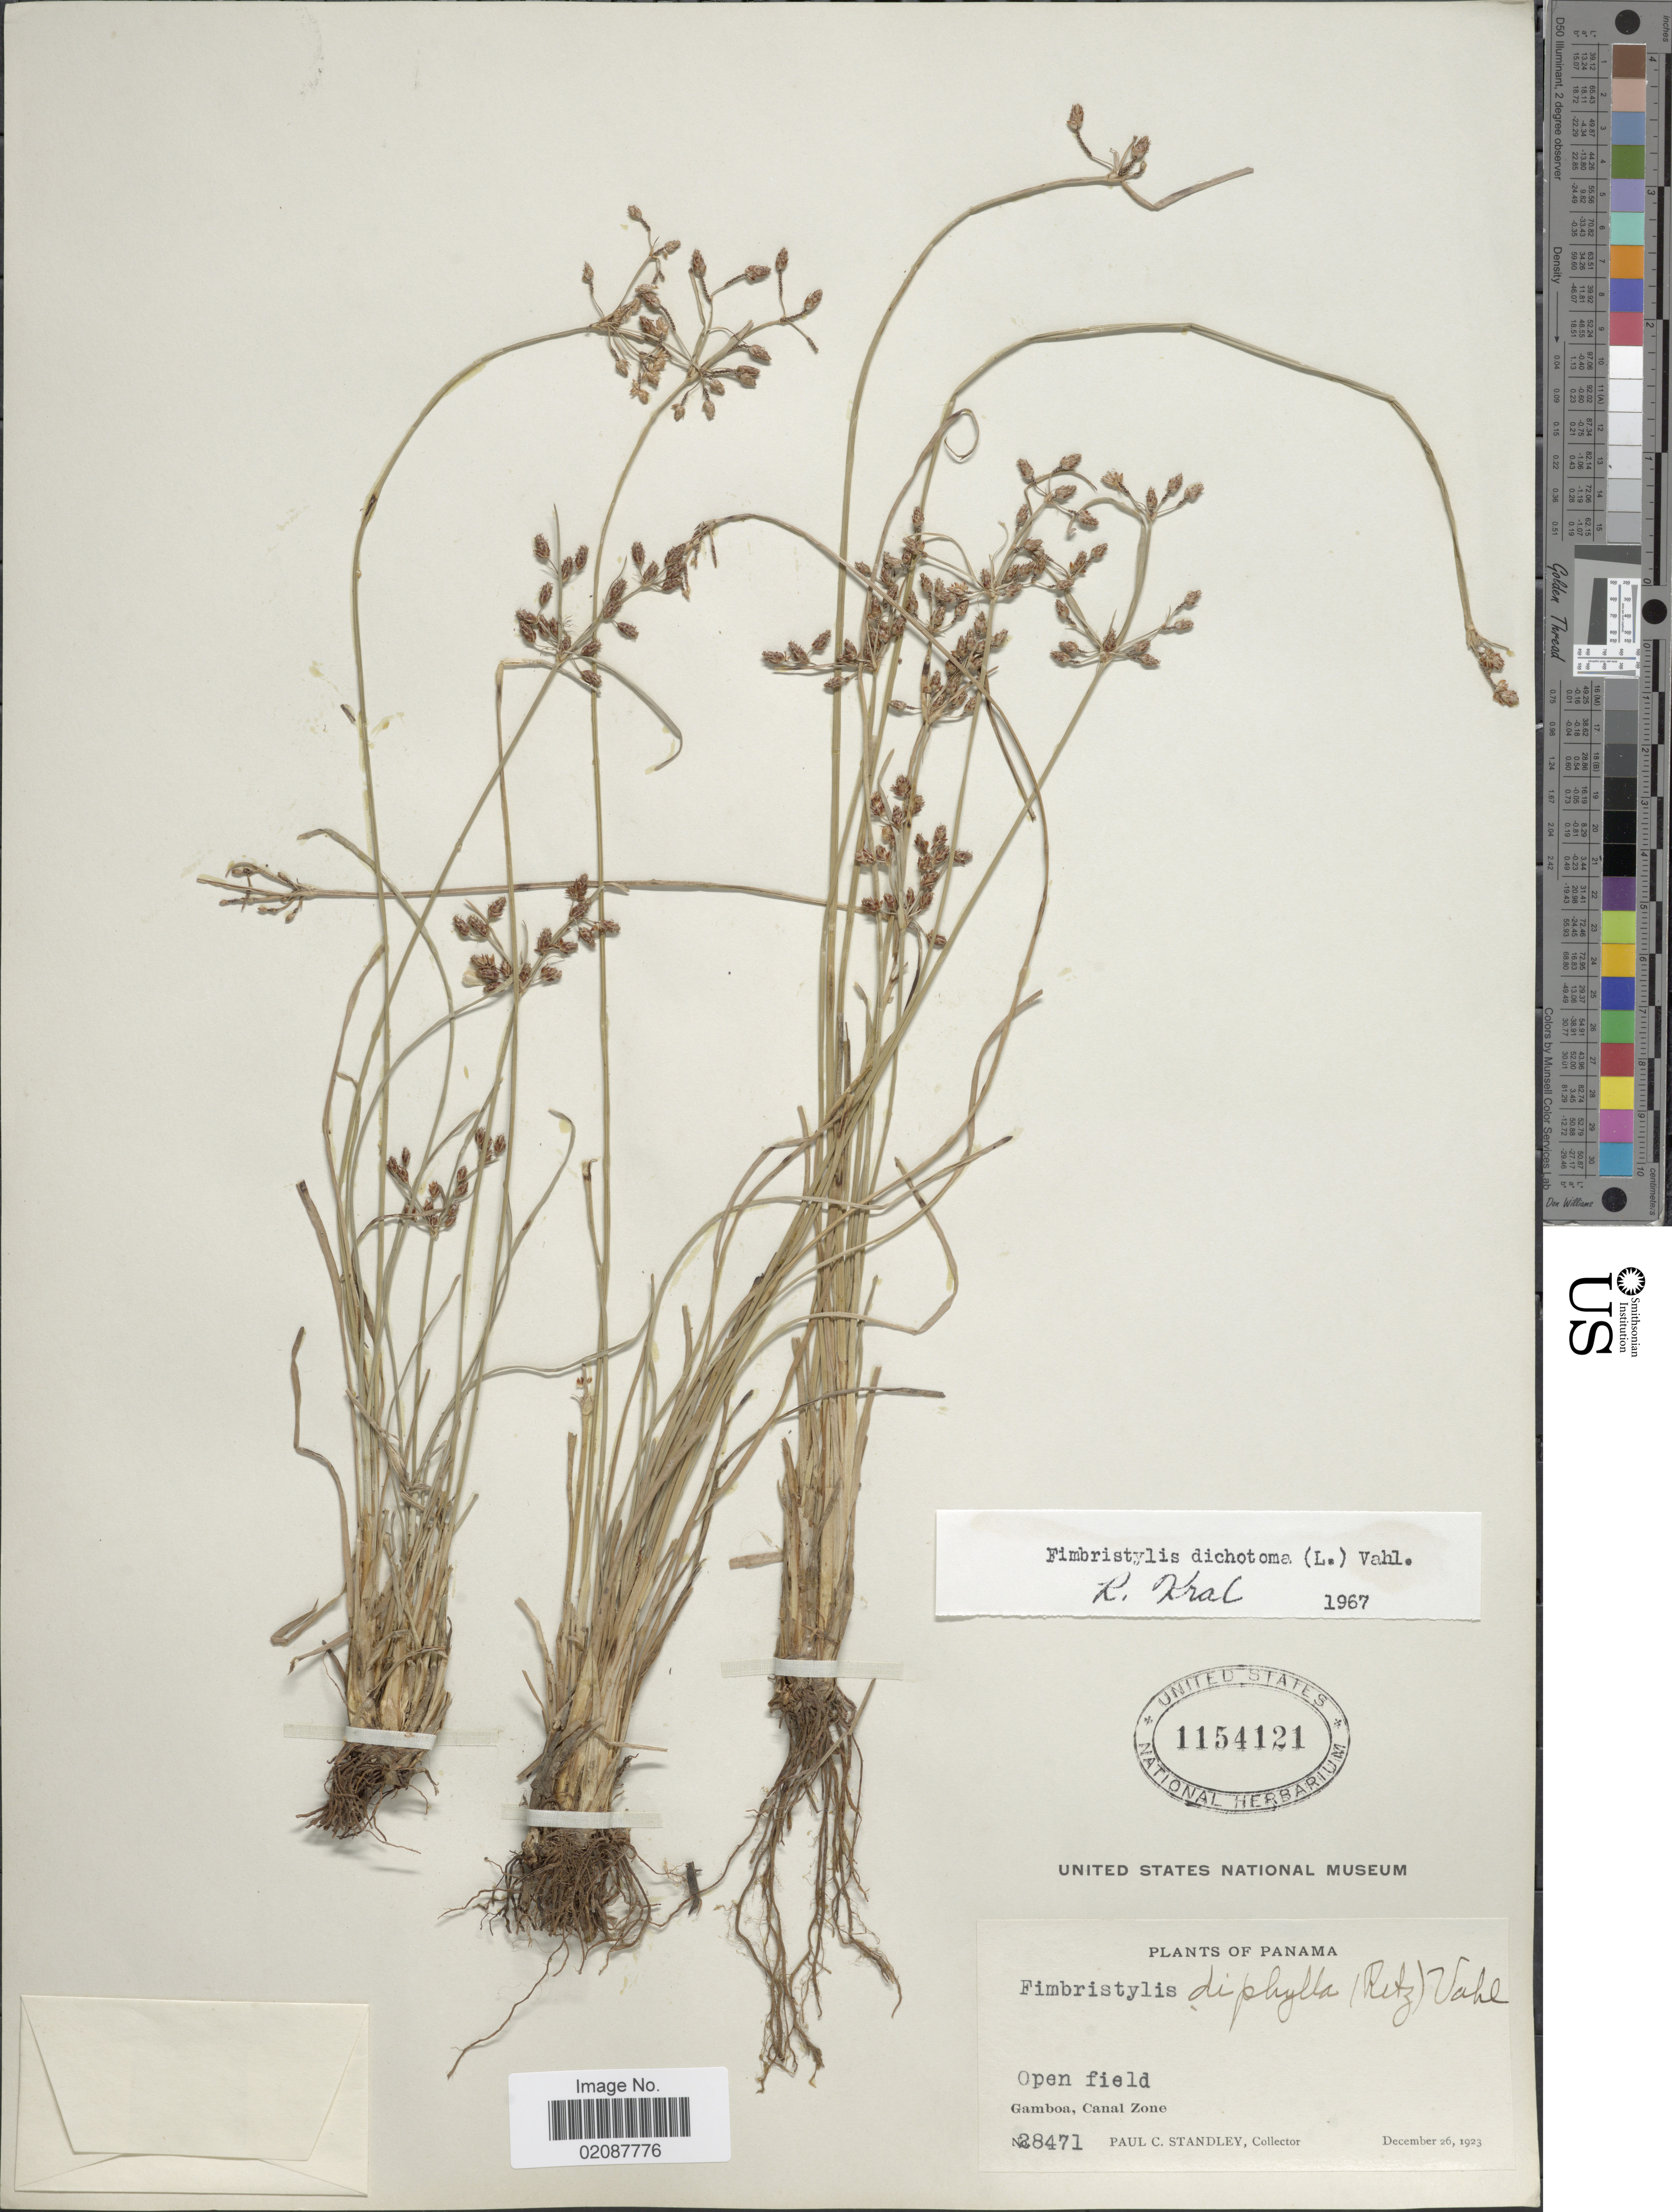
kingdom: Plantae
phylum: Tracheophyta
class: Liliopsida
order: Poales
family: Cyperaceae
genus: Fimbristylis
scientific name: Fimbristylis dichotoma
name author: (L.) Vahl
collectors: P. C. Standley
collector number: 28471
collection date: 1923-12-26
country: Panama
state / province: Colón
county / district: Canal Zone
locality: Open field, Gamboa, Canal Zone.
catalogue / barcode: US 1154121